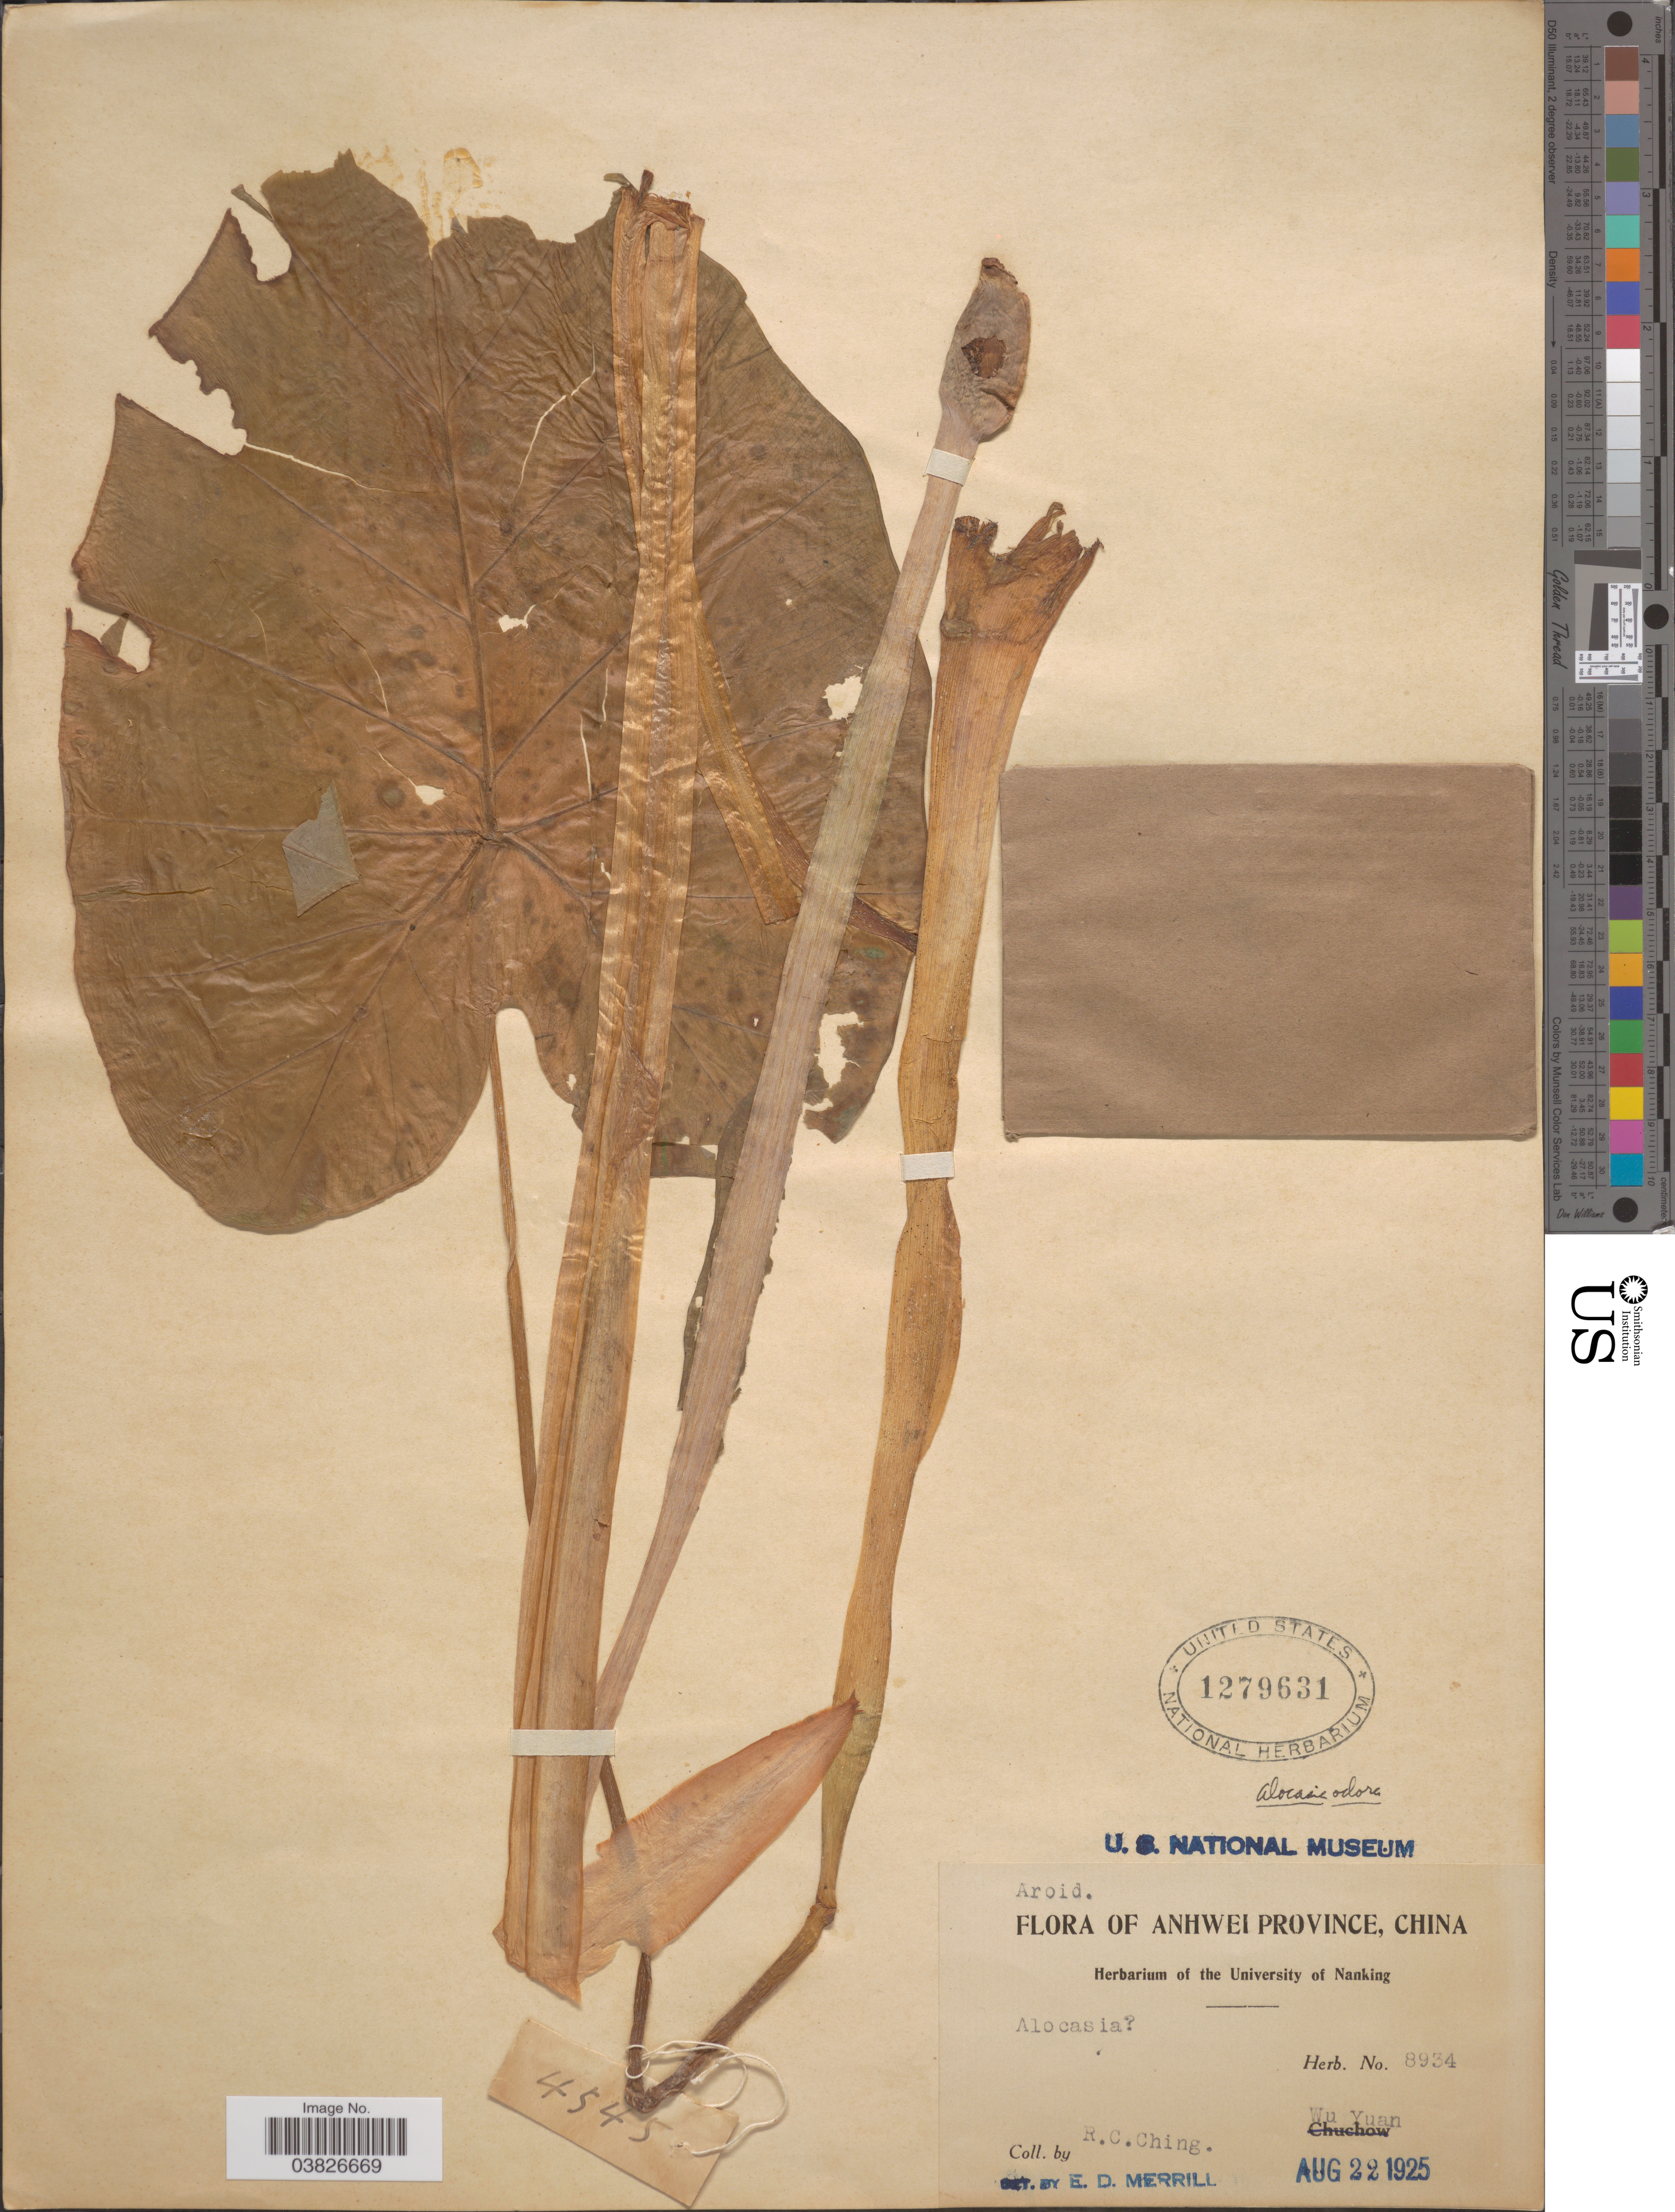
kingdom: Plantae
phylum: Tracheophyta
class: Liliopsida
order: Alismatales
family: Araceae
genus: Alocasia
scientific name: Alocasia odora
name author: (Roxb. ex Lodd. et al.) Spach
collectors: R. C. Ching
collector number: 8934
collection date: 1925-08-22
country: China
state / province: Anhui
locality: Anhwei Province. Wu Yuan.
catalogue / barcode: US 1279631